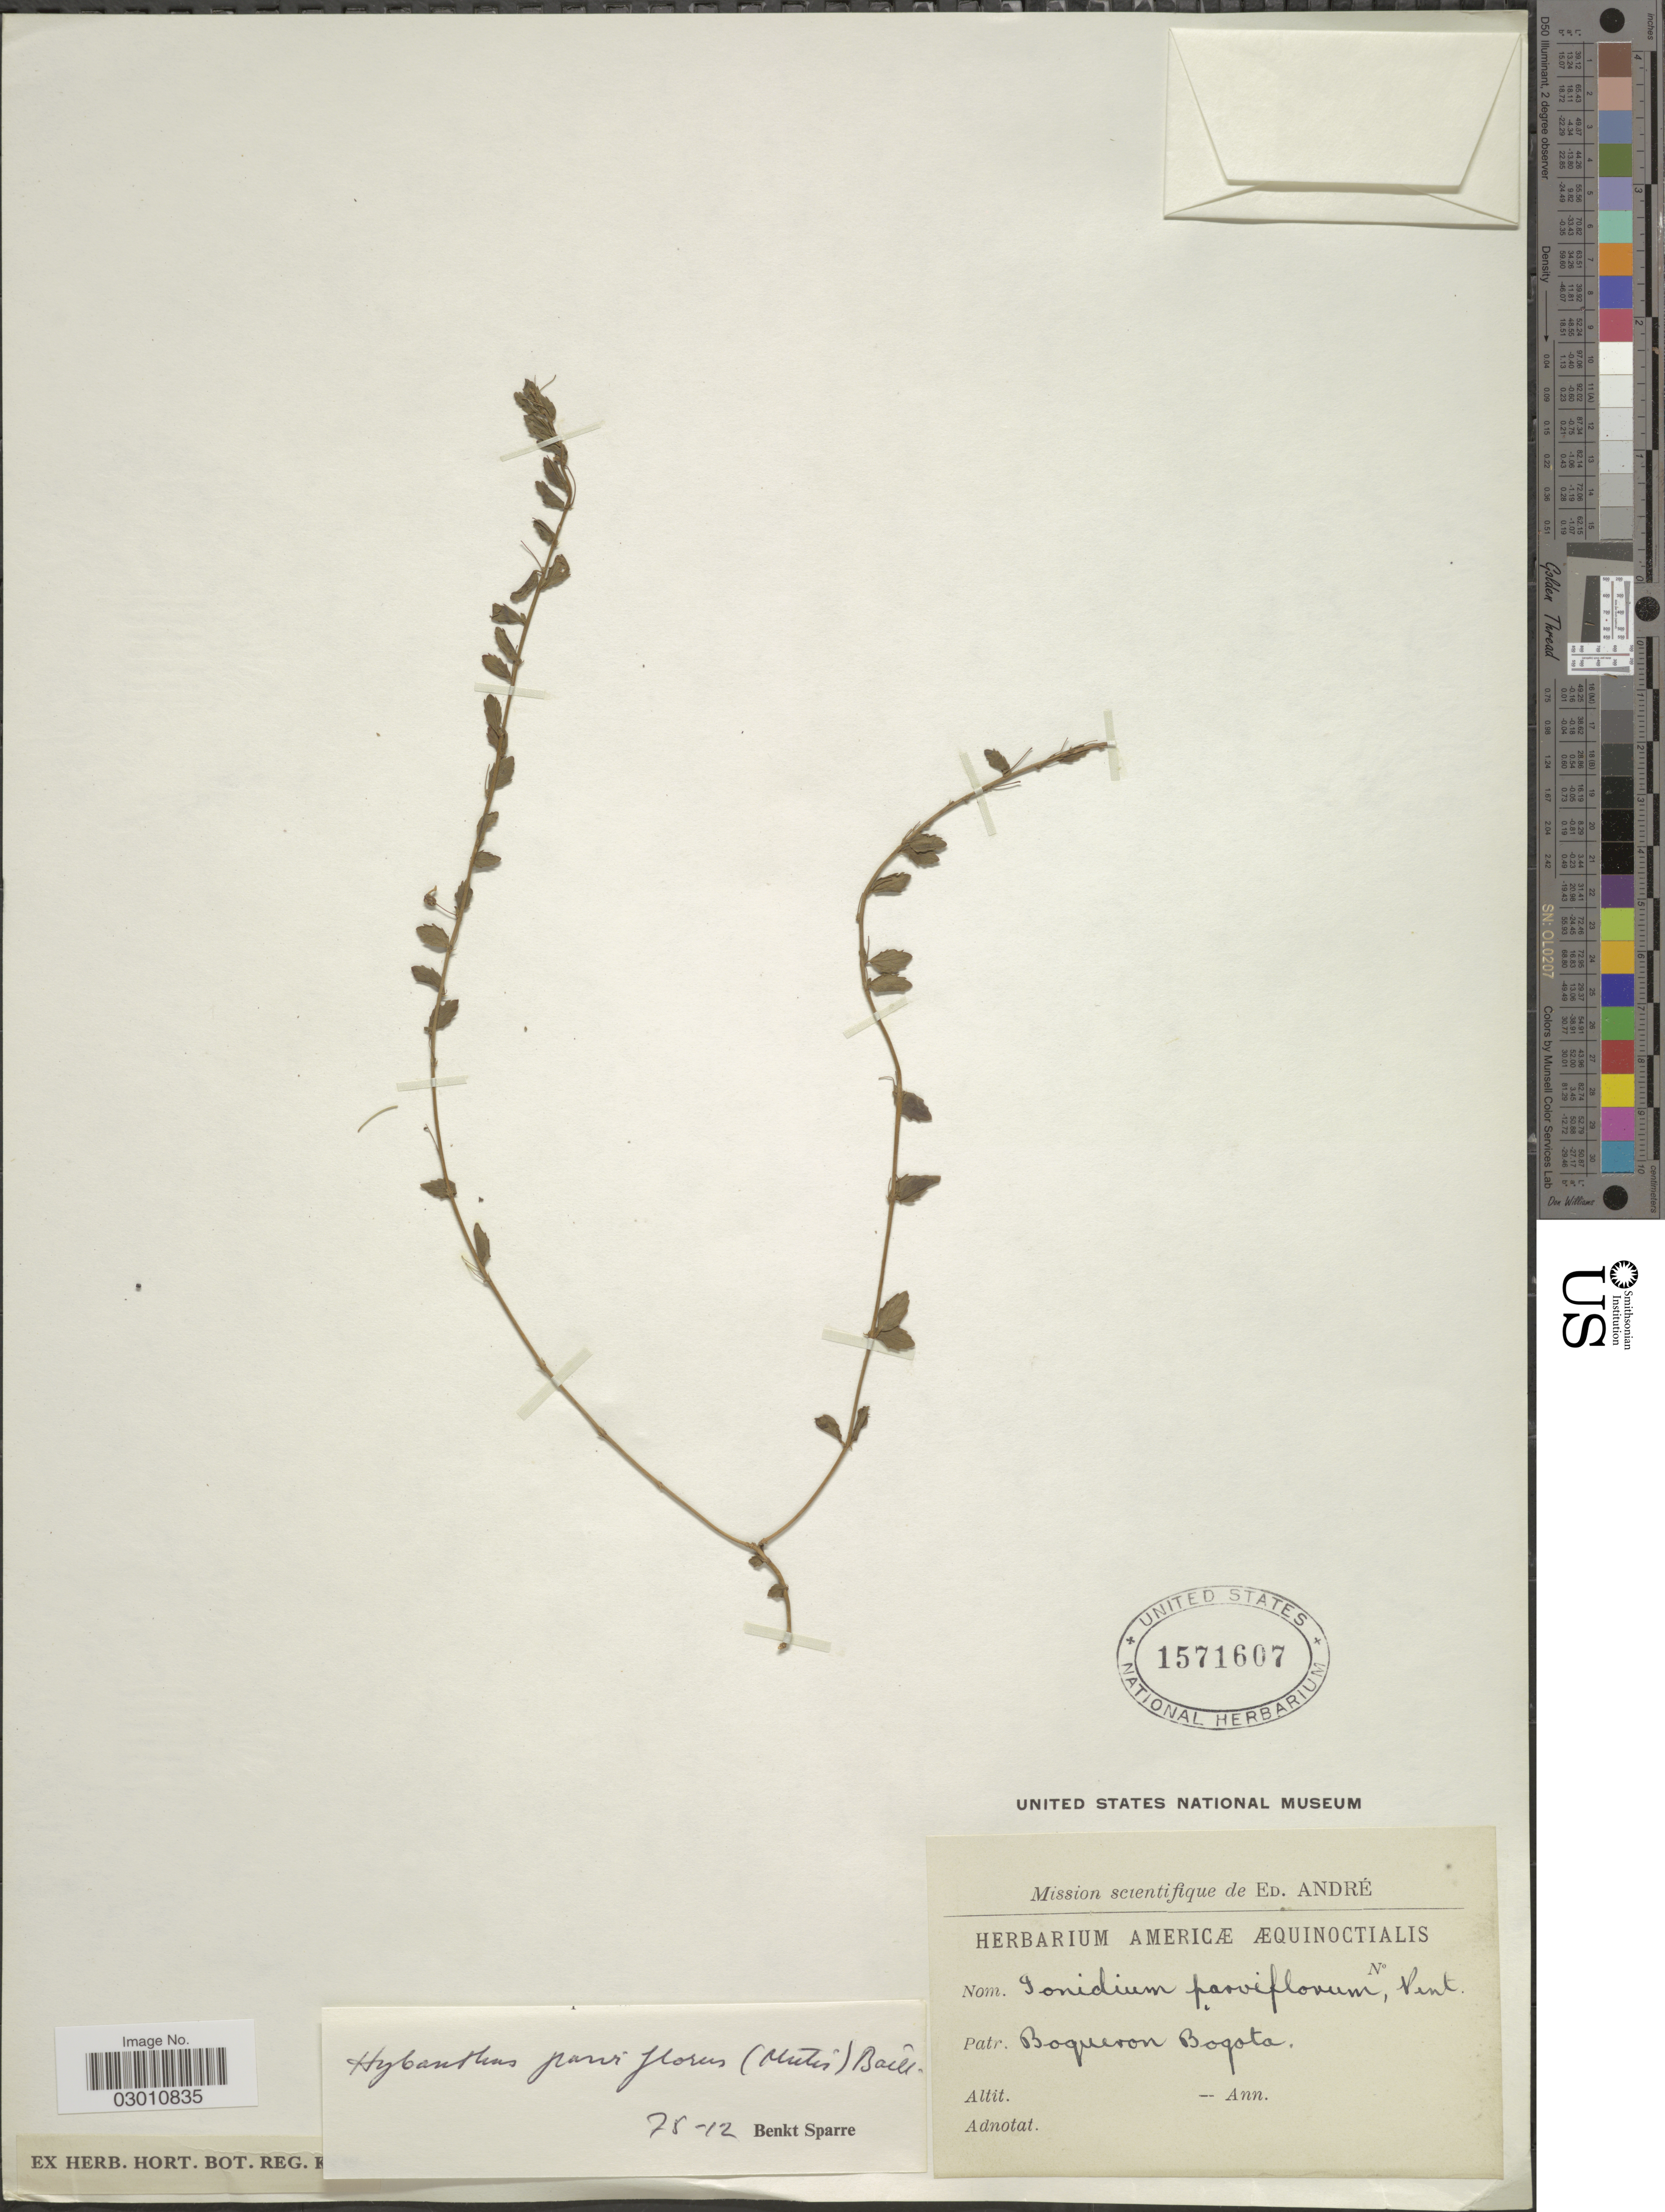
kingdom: Plantae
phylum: Tracheophyta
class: Magnoliopsida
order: Malpighiales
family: Violaceae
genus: Pombalia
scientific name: Pombalia parviflora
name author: (L. f.) Paula-Souza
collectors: É. F. André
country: Colombia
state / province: Bogota D.C.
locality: Boqueron.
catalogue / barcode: US 1571607